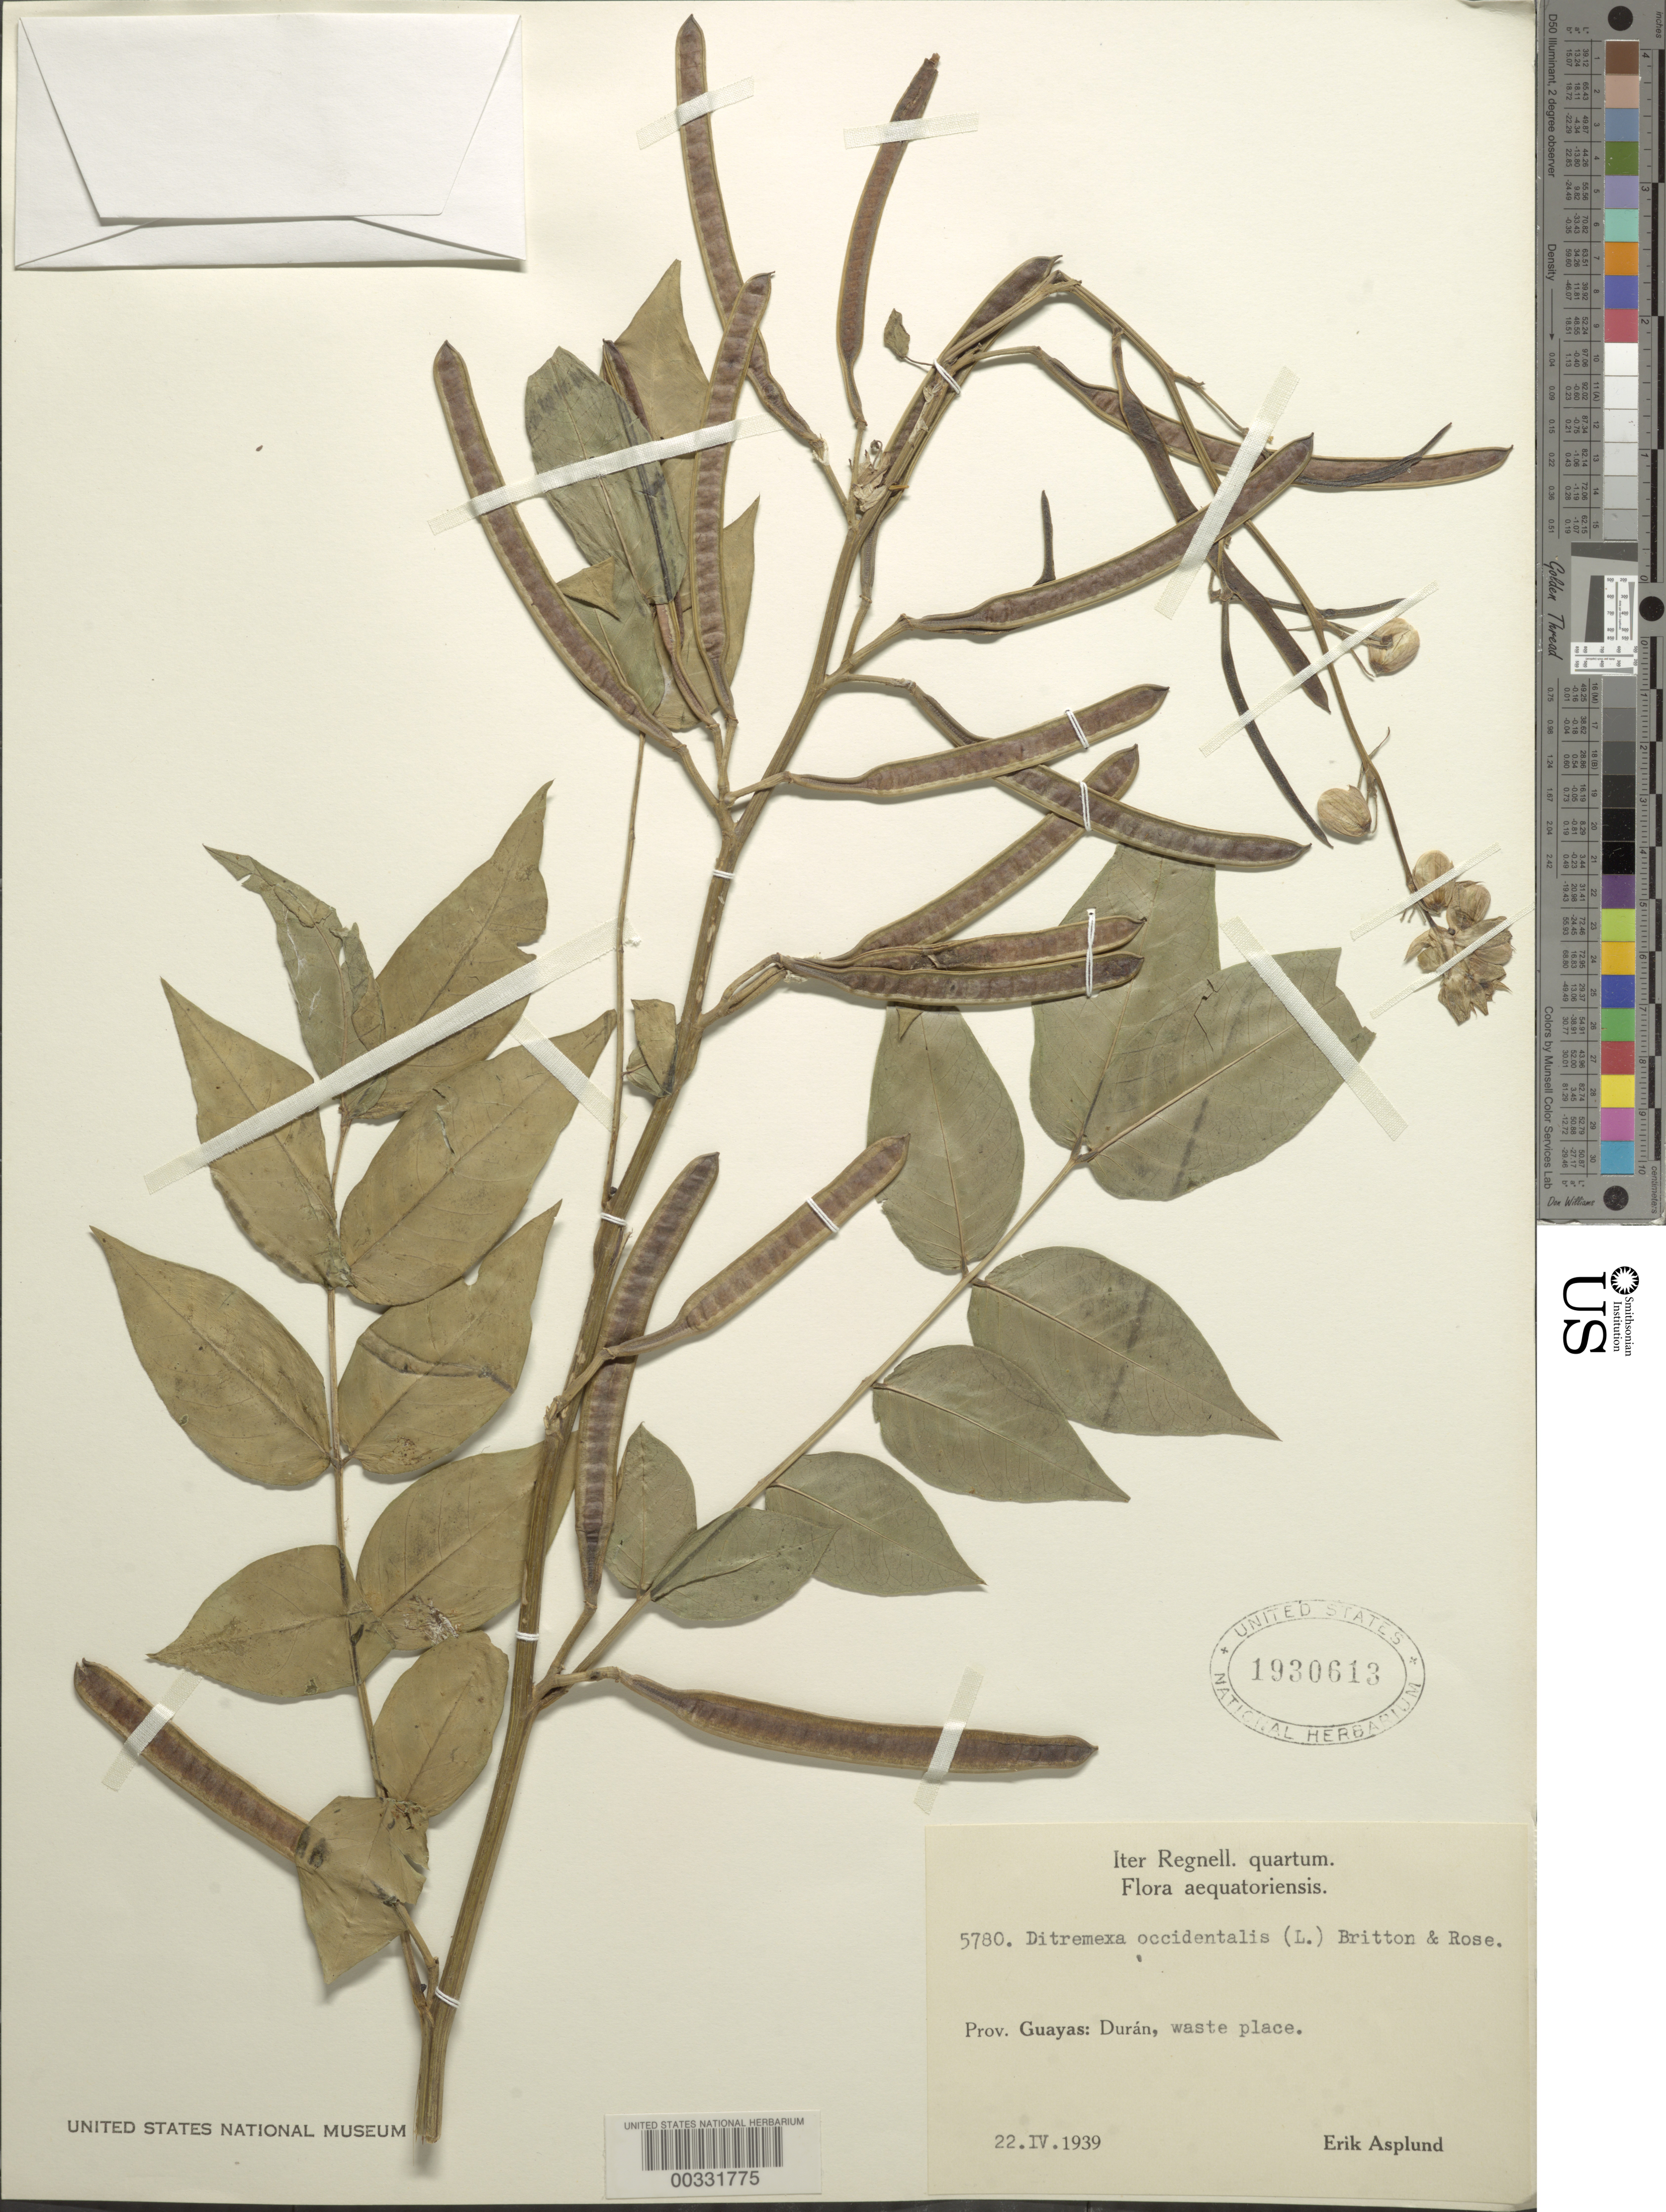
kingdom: Plantae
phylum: Tracheophyta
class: Magnoliopsida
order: Fabales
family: Fabaceae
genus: Senna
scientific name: Senna occidentalis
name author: (L.) Link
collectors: E. Asplund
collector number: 5780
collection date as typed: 22 Apr 1939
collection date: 1939-04-22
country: Ecuador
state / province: Guayas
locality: Duran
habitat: Waste place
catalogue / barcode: US 1930613